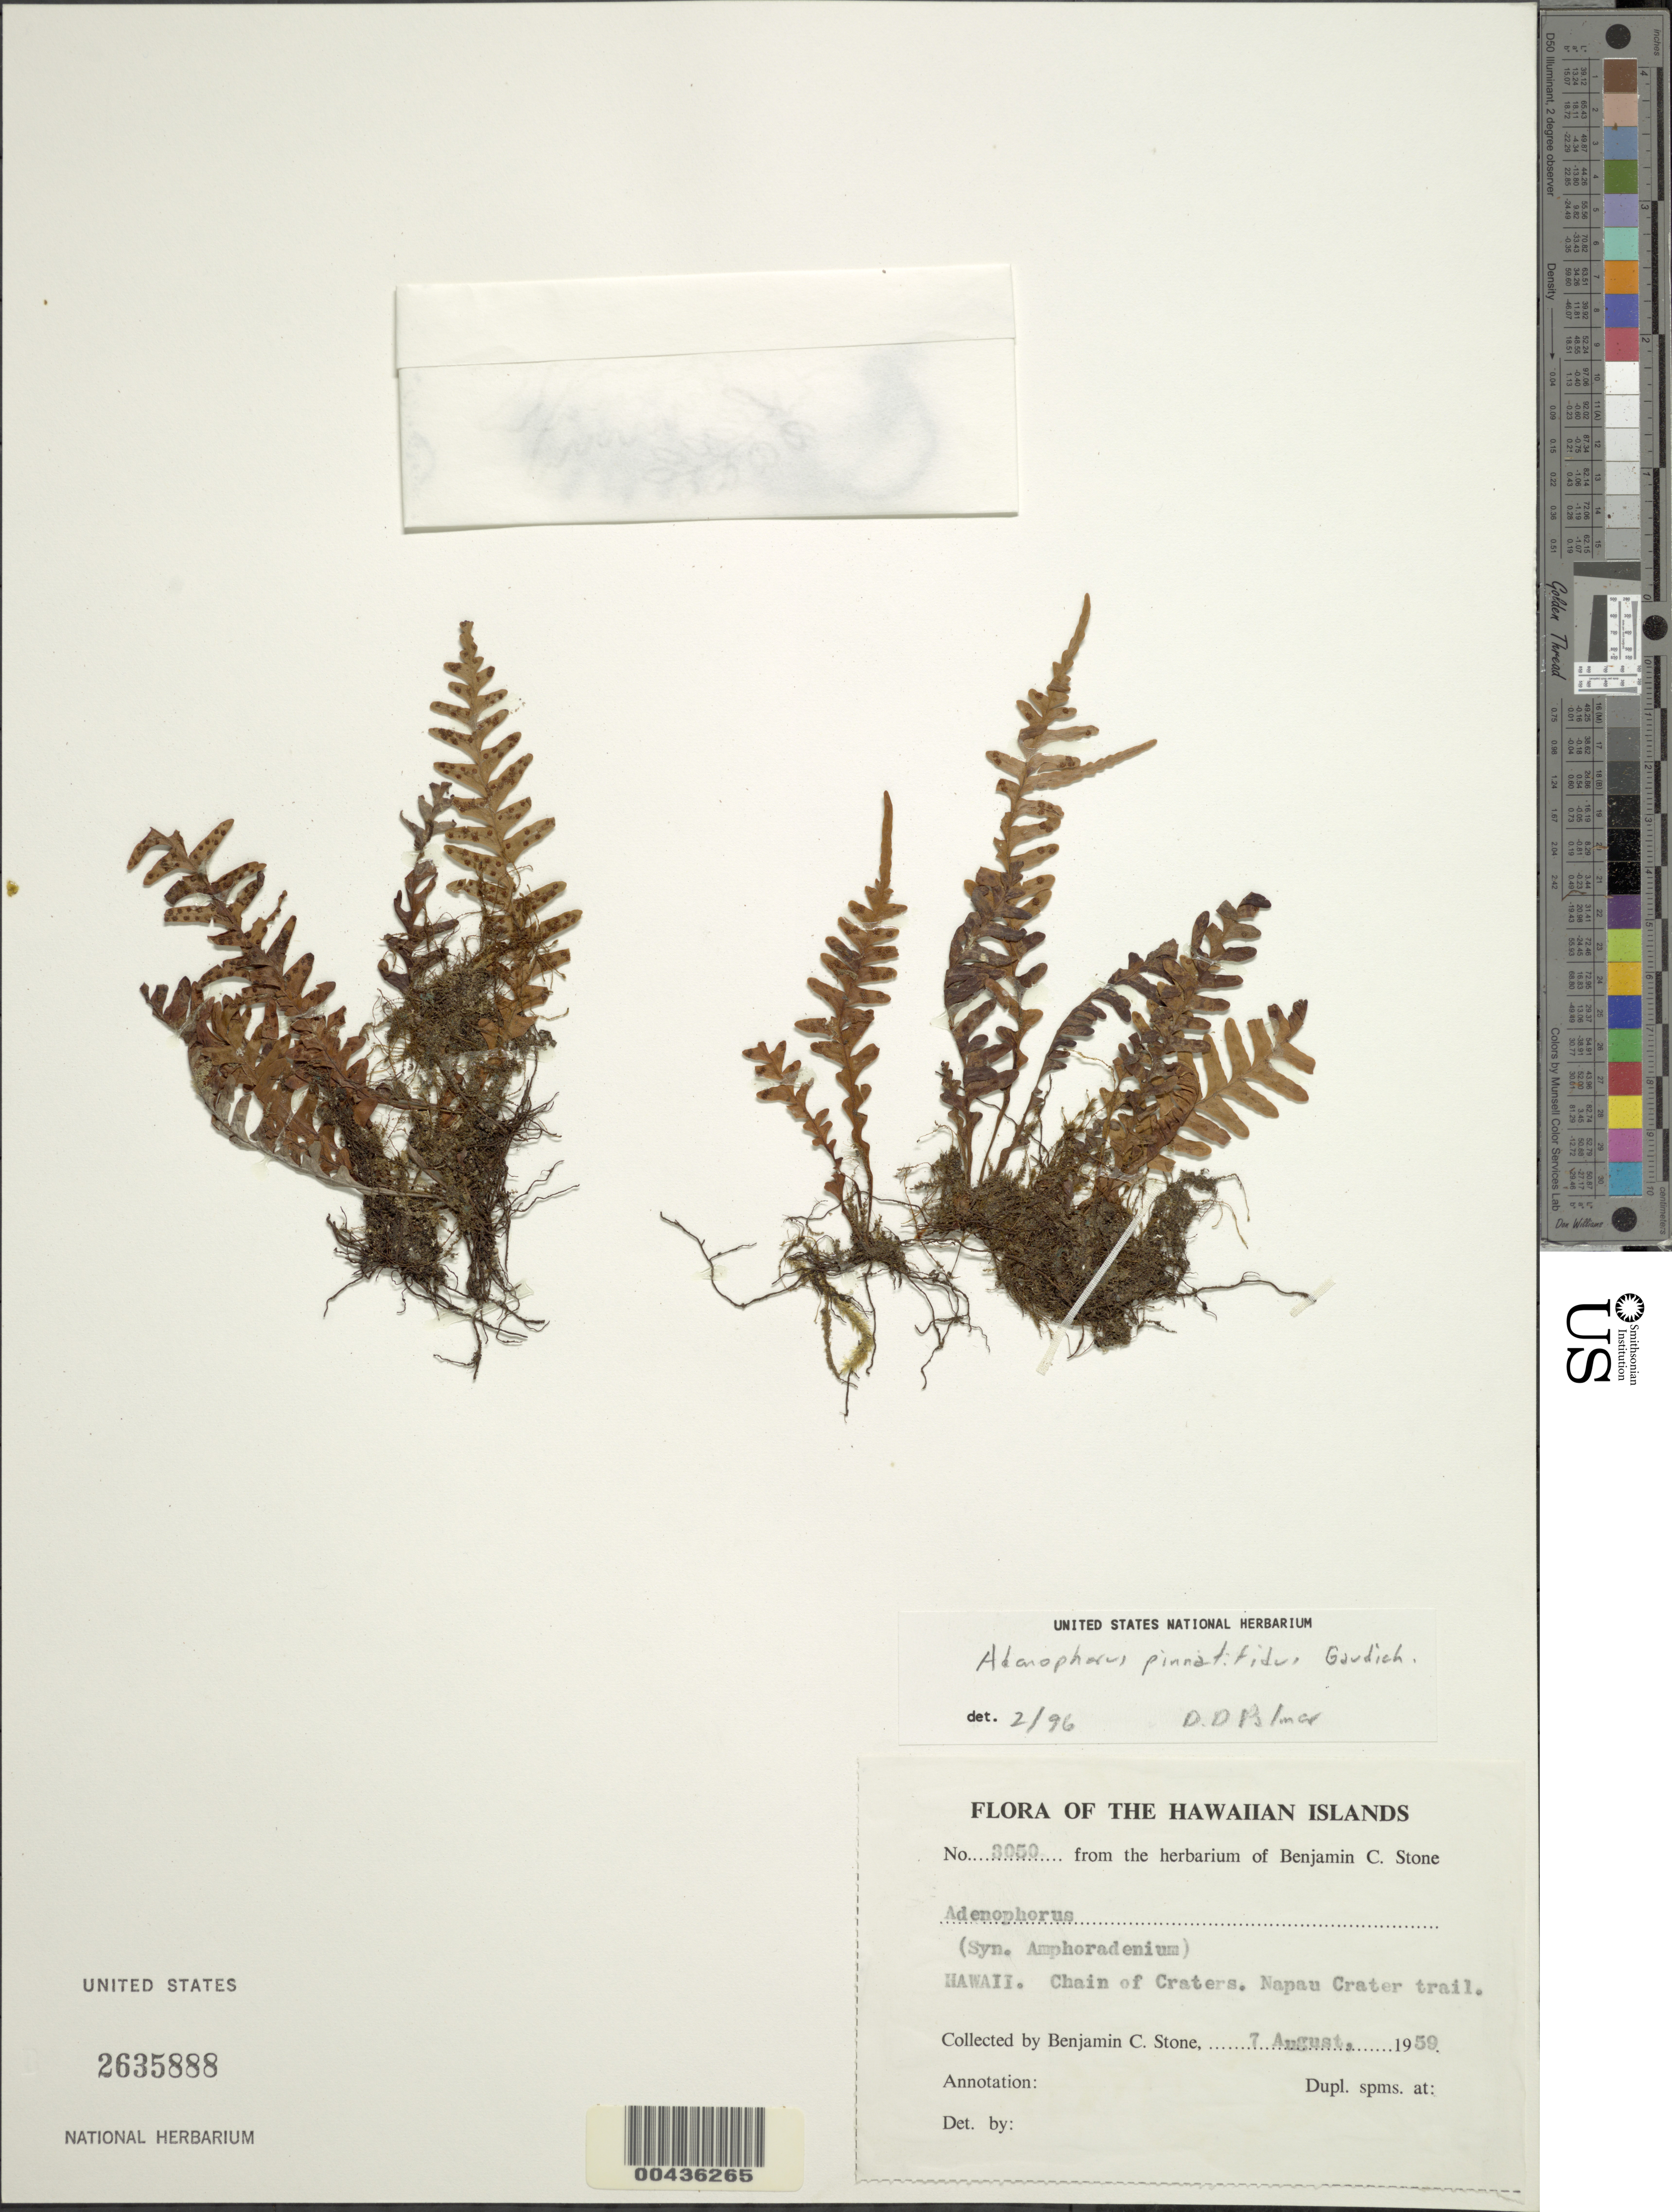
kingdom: Plantae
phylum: Tracheophyta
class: Polypodiopsida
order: Polypodiales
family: Polypodiaceae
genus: Adenophorus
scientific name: Adenophorus pinnatifidus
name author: Gaudich.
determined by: Palmer, D. D.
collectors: B. C. Stone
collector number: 3050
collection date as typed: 7 Aug 1959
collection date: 1959-08-07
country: United States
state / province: Hawaii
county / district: Hawaii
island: Hawaii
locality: Chain of Craters, Napau Crater trail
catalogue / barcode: US 2635888